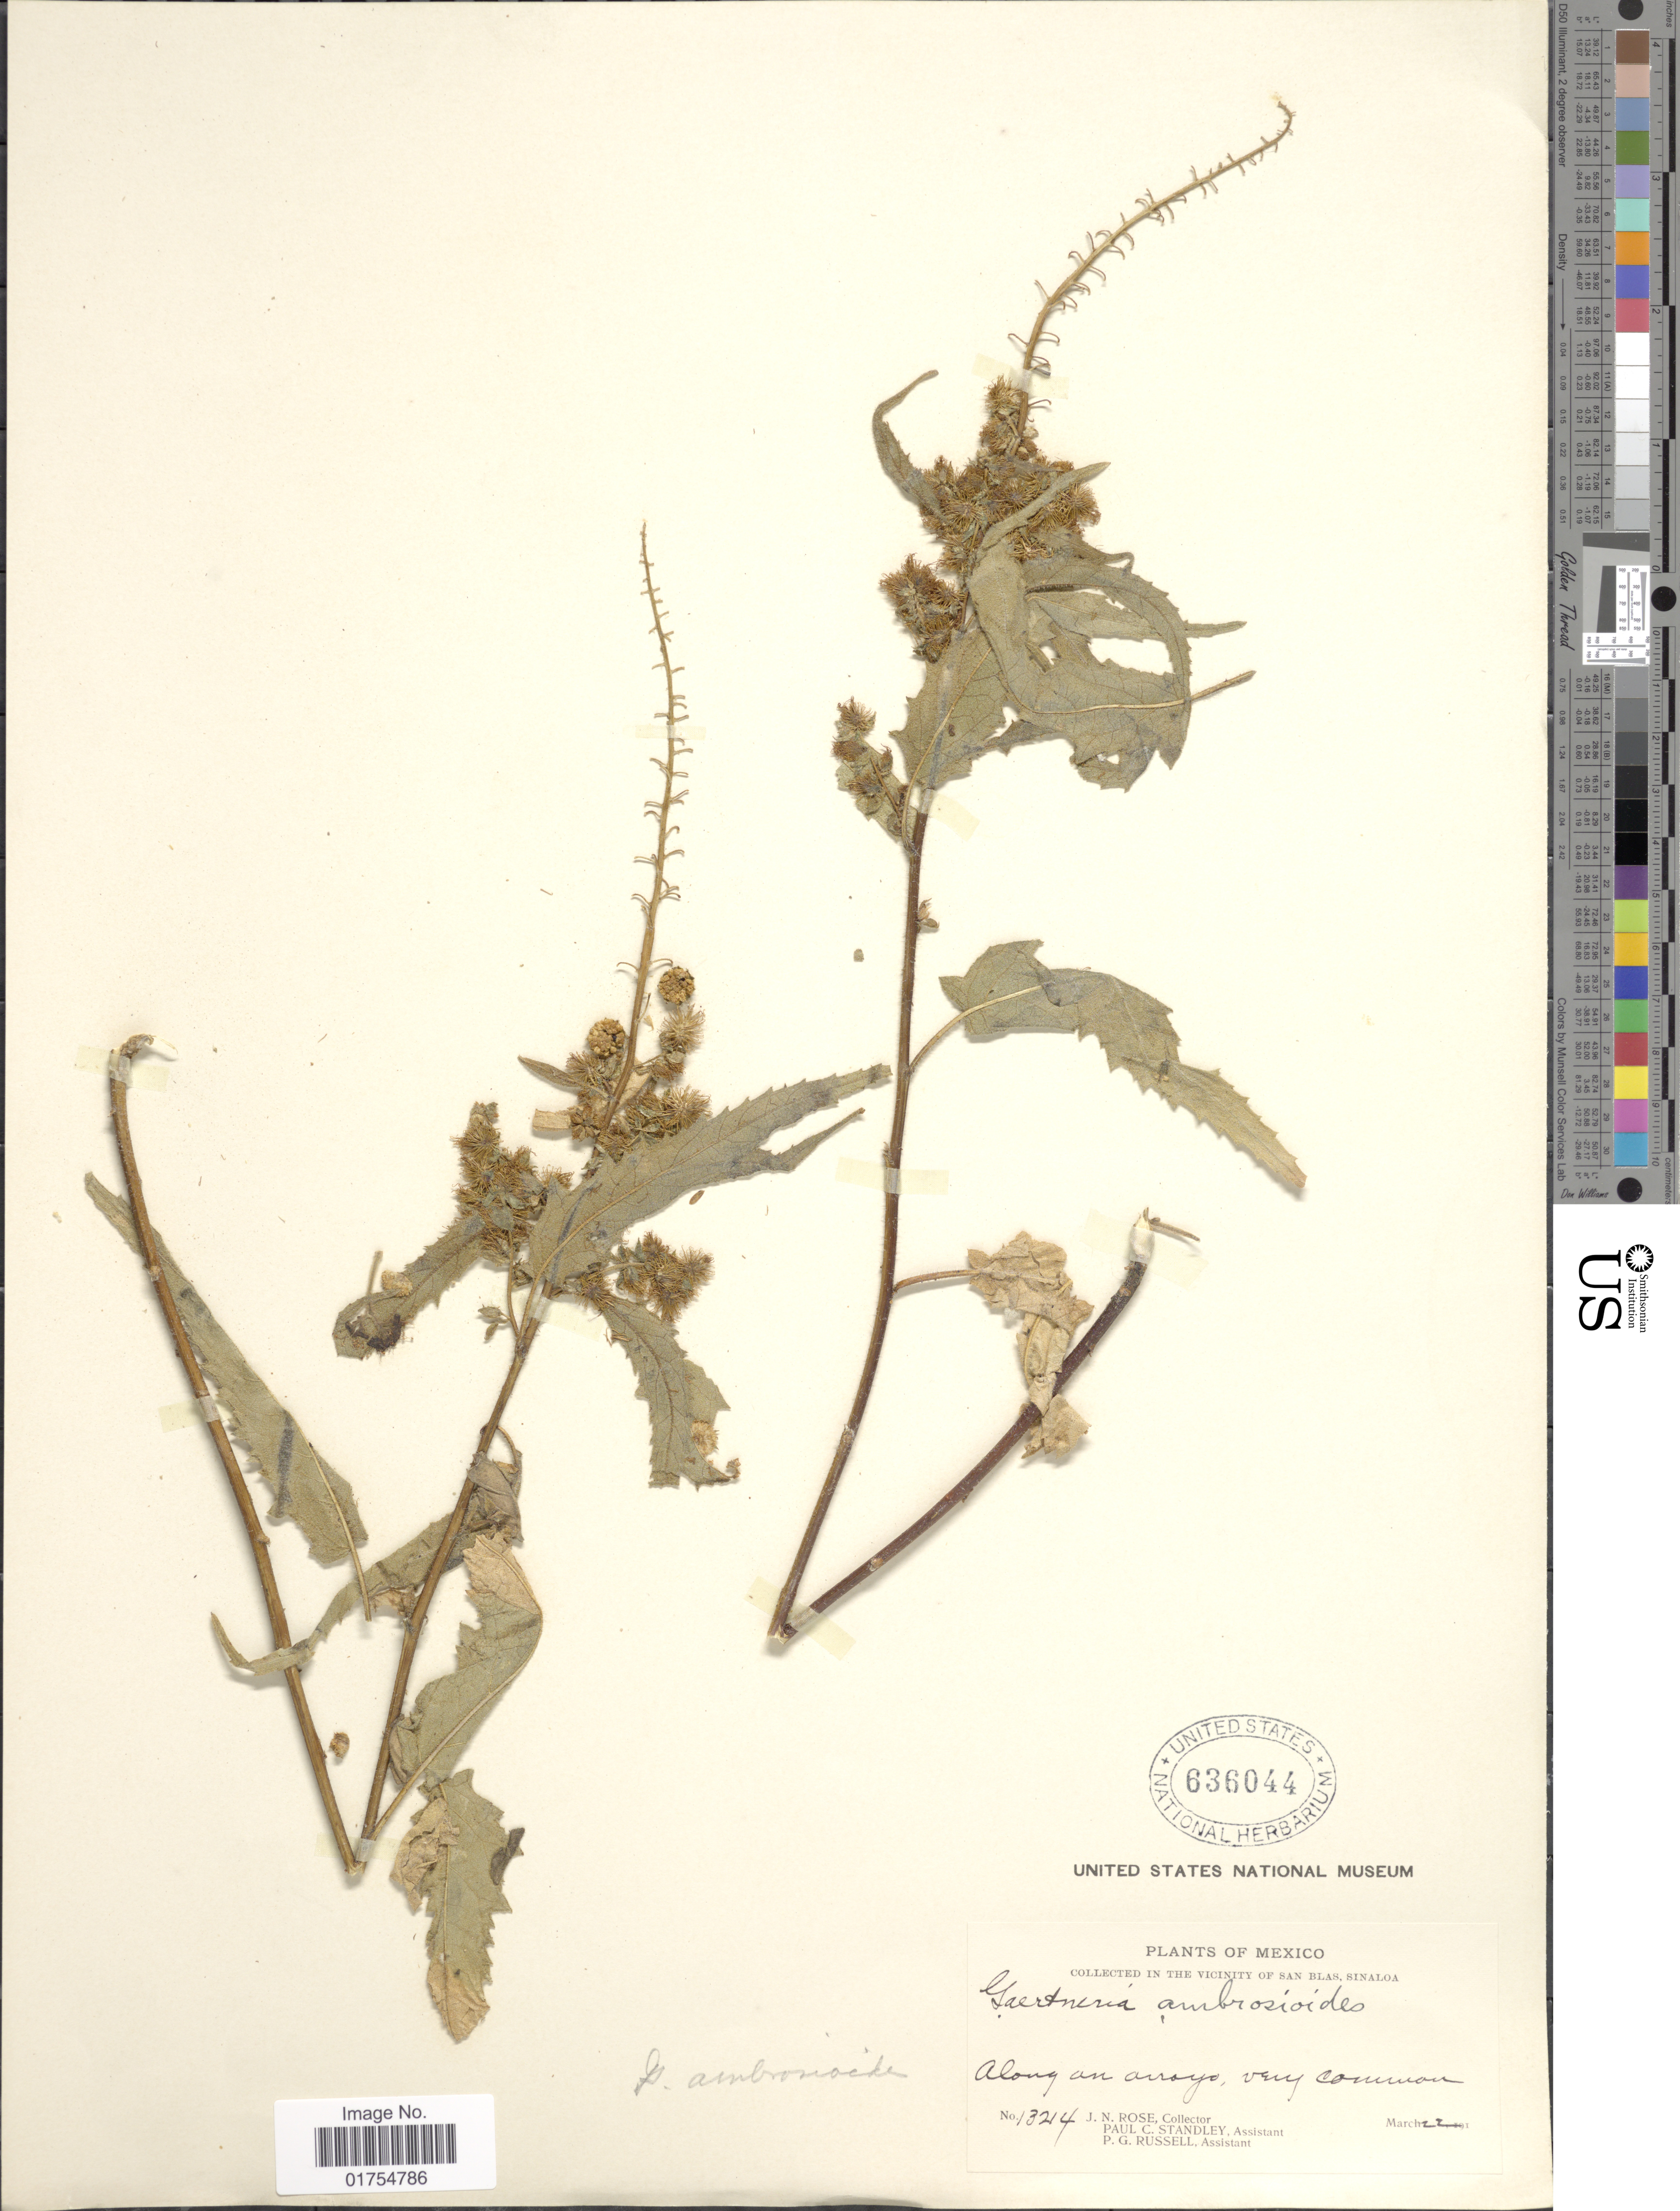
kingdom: Plantae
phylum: Tracheophyta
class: Magnoliopsida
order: Asterales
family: Asteraceae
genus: Franseria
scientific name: Franseria ambrosioides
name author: Cav.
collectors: J. N. Rose, P. C. Standley & P. G. Russell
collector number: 13214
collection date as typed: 191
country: Mexico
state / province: Sinaloa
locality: Vicinity of San Blas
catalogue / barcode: US 636044